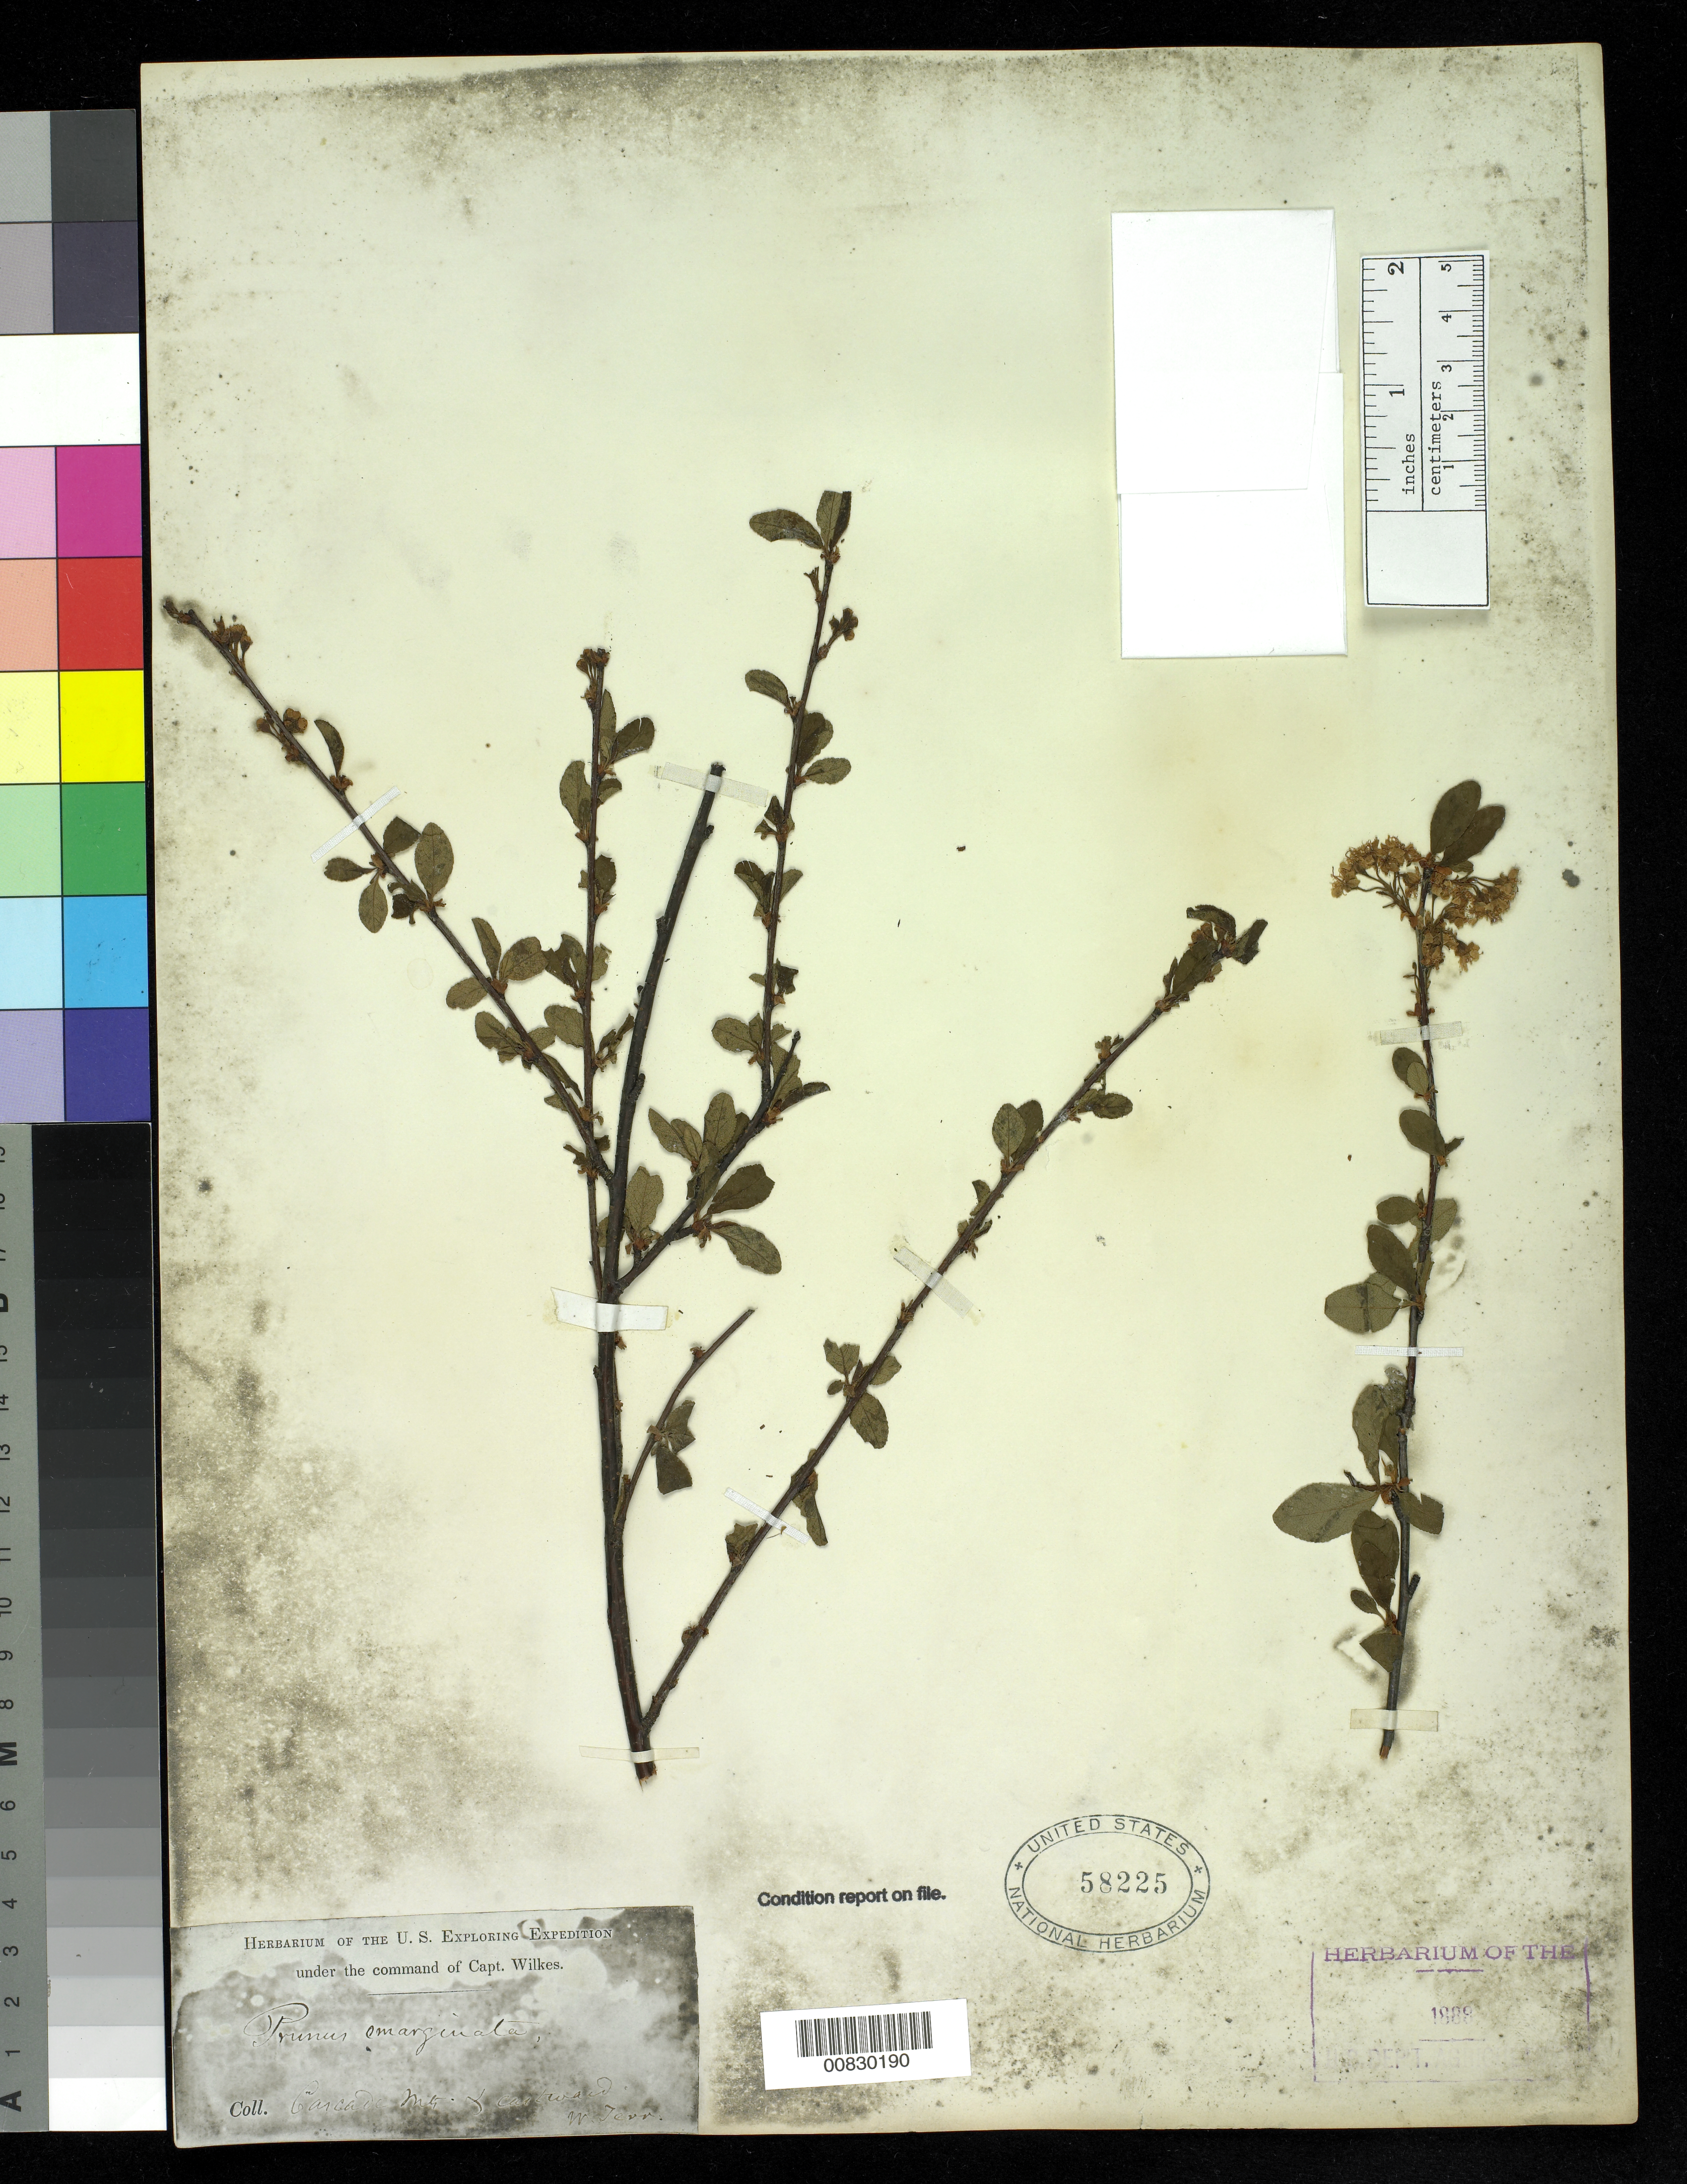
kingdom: Plantae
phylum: Tracheophyta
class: Magnoliopsida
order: Rosales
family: Rosaceae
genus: Prunus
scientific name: Prunus emarginata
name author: (Douglas ex Hook.) Eaton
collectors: Wilkes Explor. Exped.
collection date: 1838/1842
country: United States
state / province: Washington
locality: Cascade Mts. & eastward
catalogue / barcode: US 58225